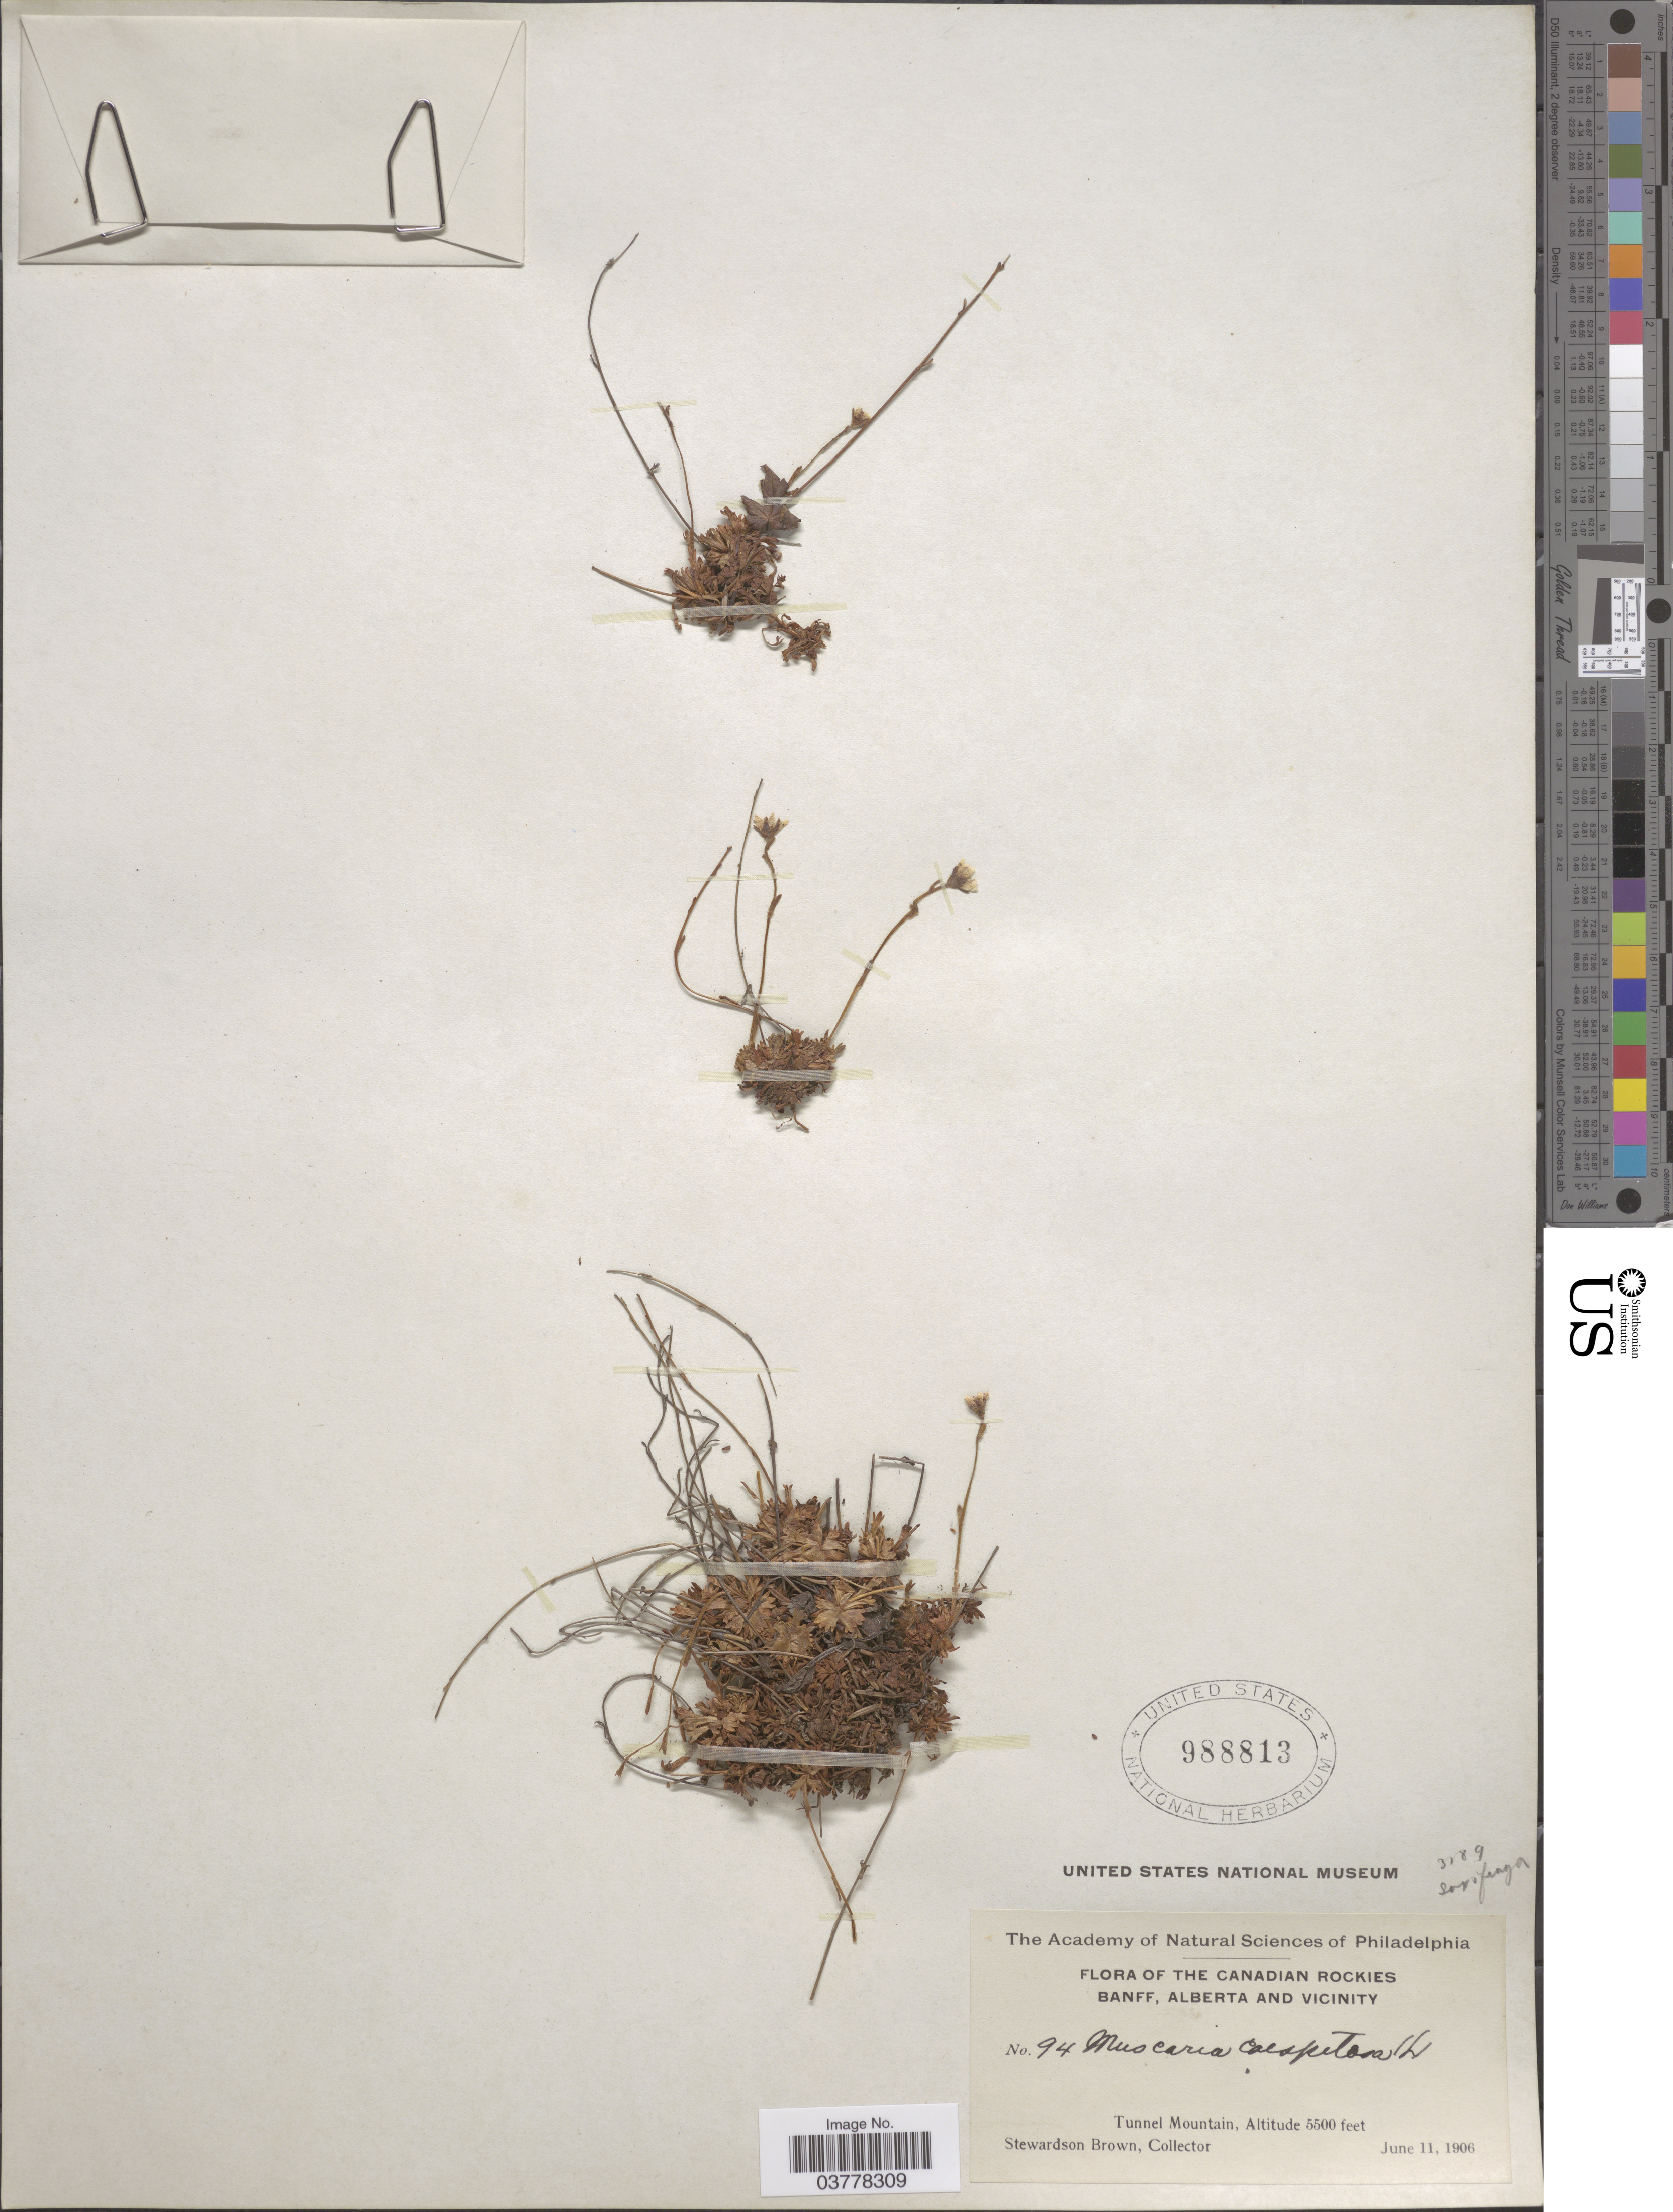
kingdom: Plantae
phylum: Tracheophyta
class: Magnoliopsida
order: Saxifragales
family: Saxifragaceae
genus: Saxifraga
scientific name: Saxifraga caespitosa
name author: L.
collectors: S. Brown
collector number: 94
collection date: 1906-06-11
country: Canada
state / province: Alberta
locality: The Canadian Rockies Banff, Alberta and Vicinity. Tunnel Mountain.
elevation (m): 1676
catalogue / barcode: US 988813